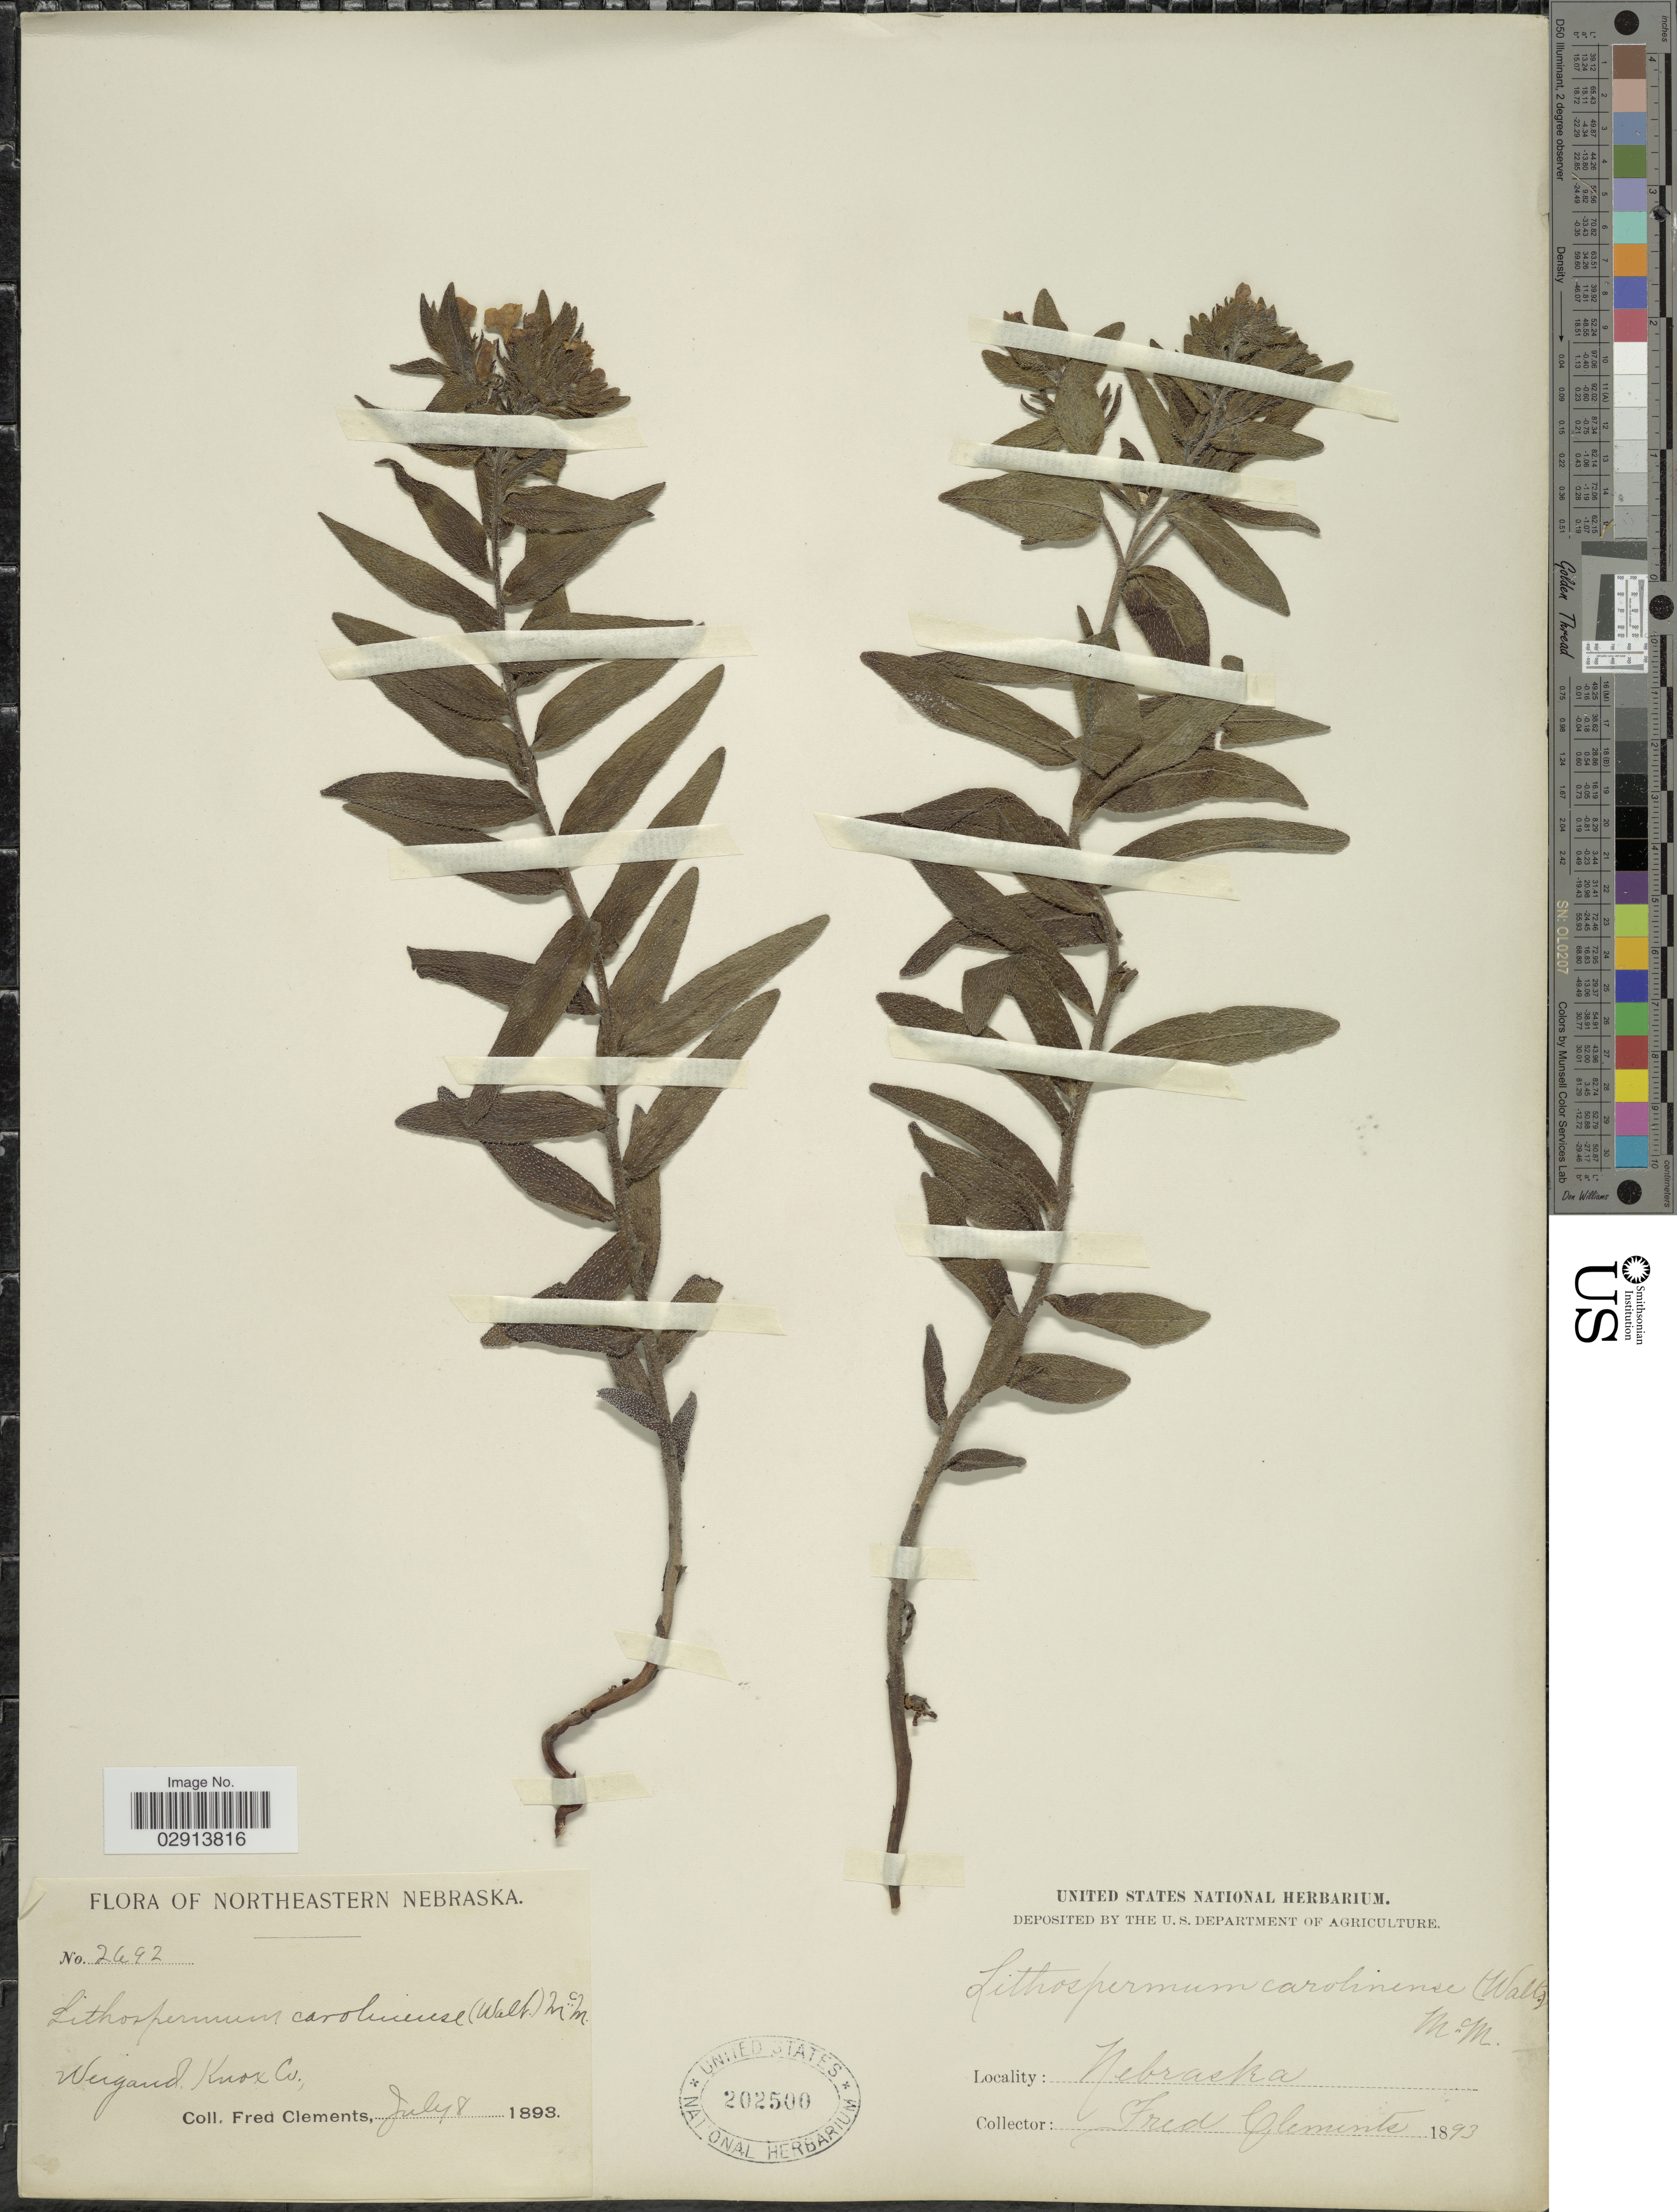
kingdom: Plantae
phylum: Tracheophyta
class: Magnoliopsida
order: Boraginales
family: Boraginaceae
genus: Lithospermum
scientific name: Lithospermum caroliniense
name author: (J.F. Gmel.) MacMill.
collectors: F. Clements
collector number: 2492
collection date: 1893-07-08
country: United States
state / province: Nebraska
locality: Northeastern Nebraska. Weigand, Knox Co.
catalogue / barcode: US 202500